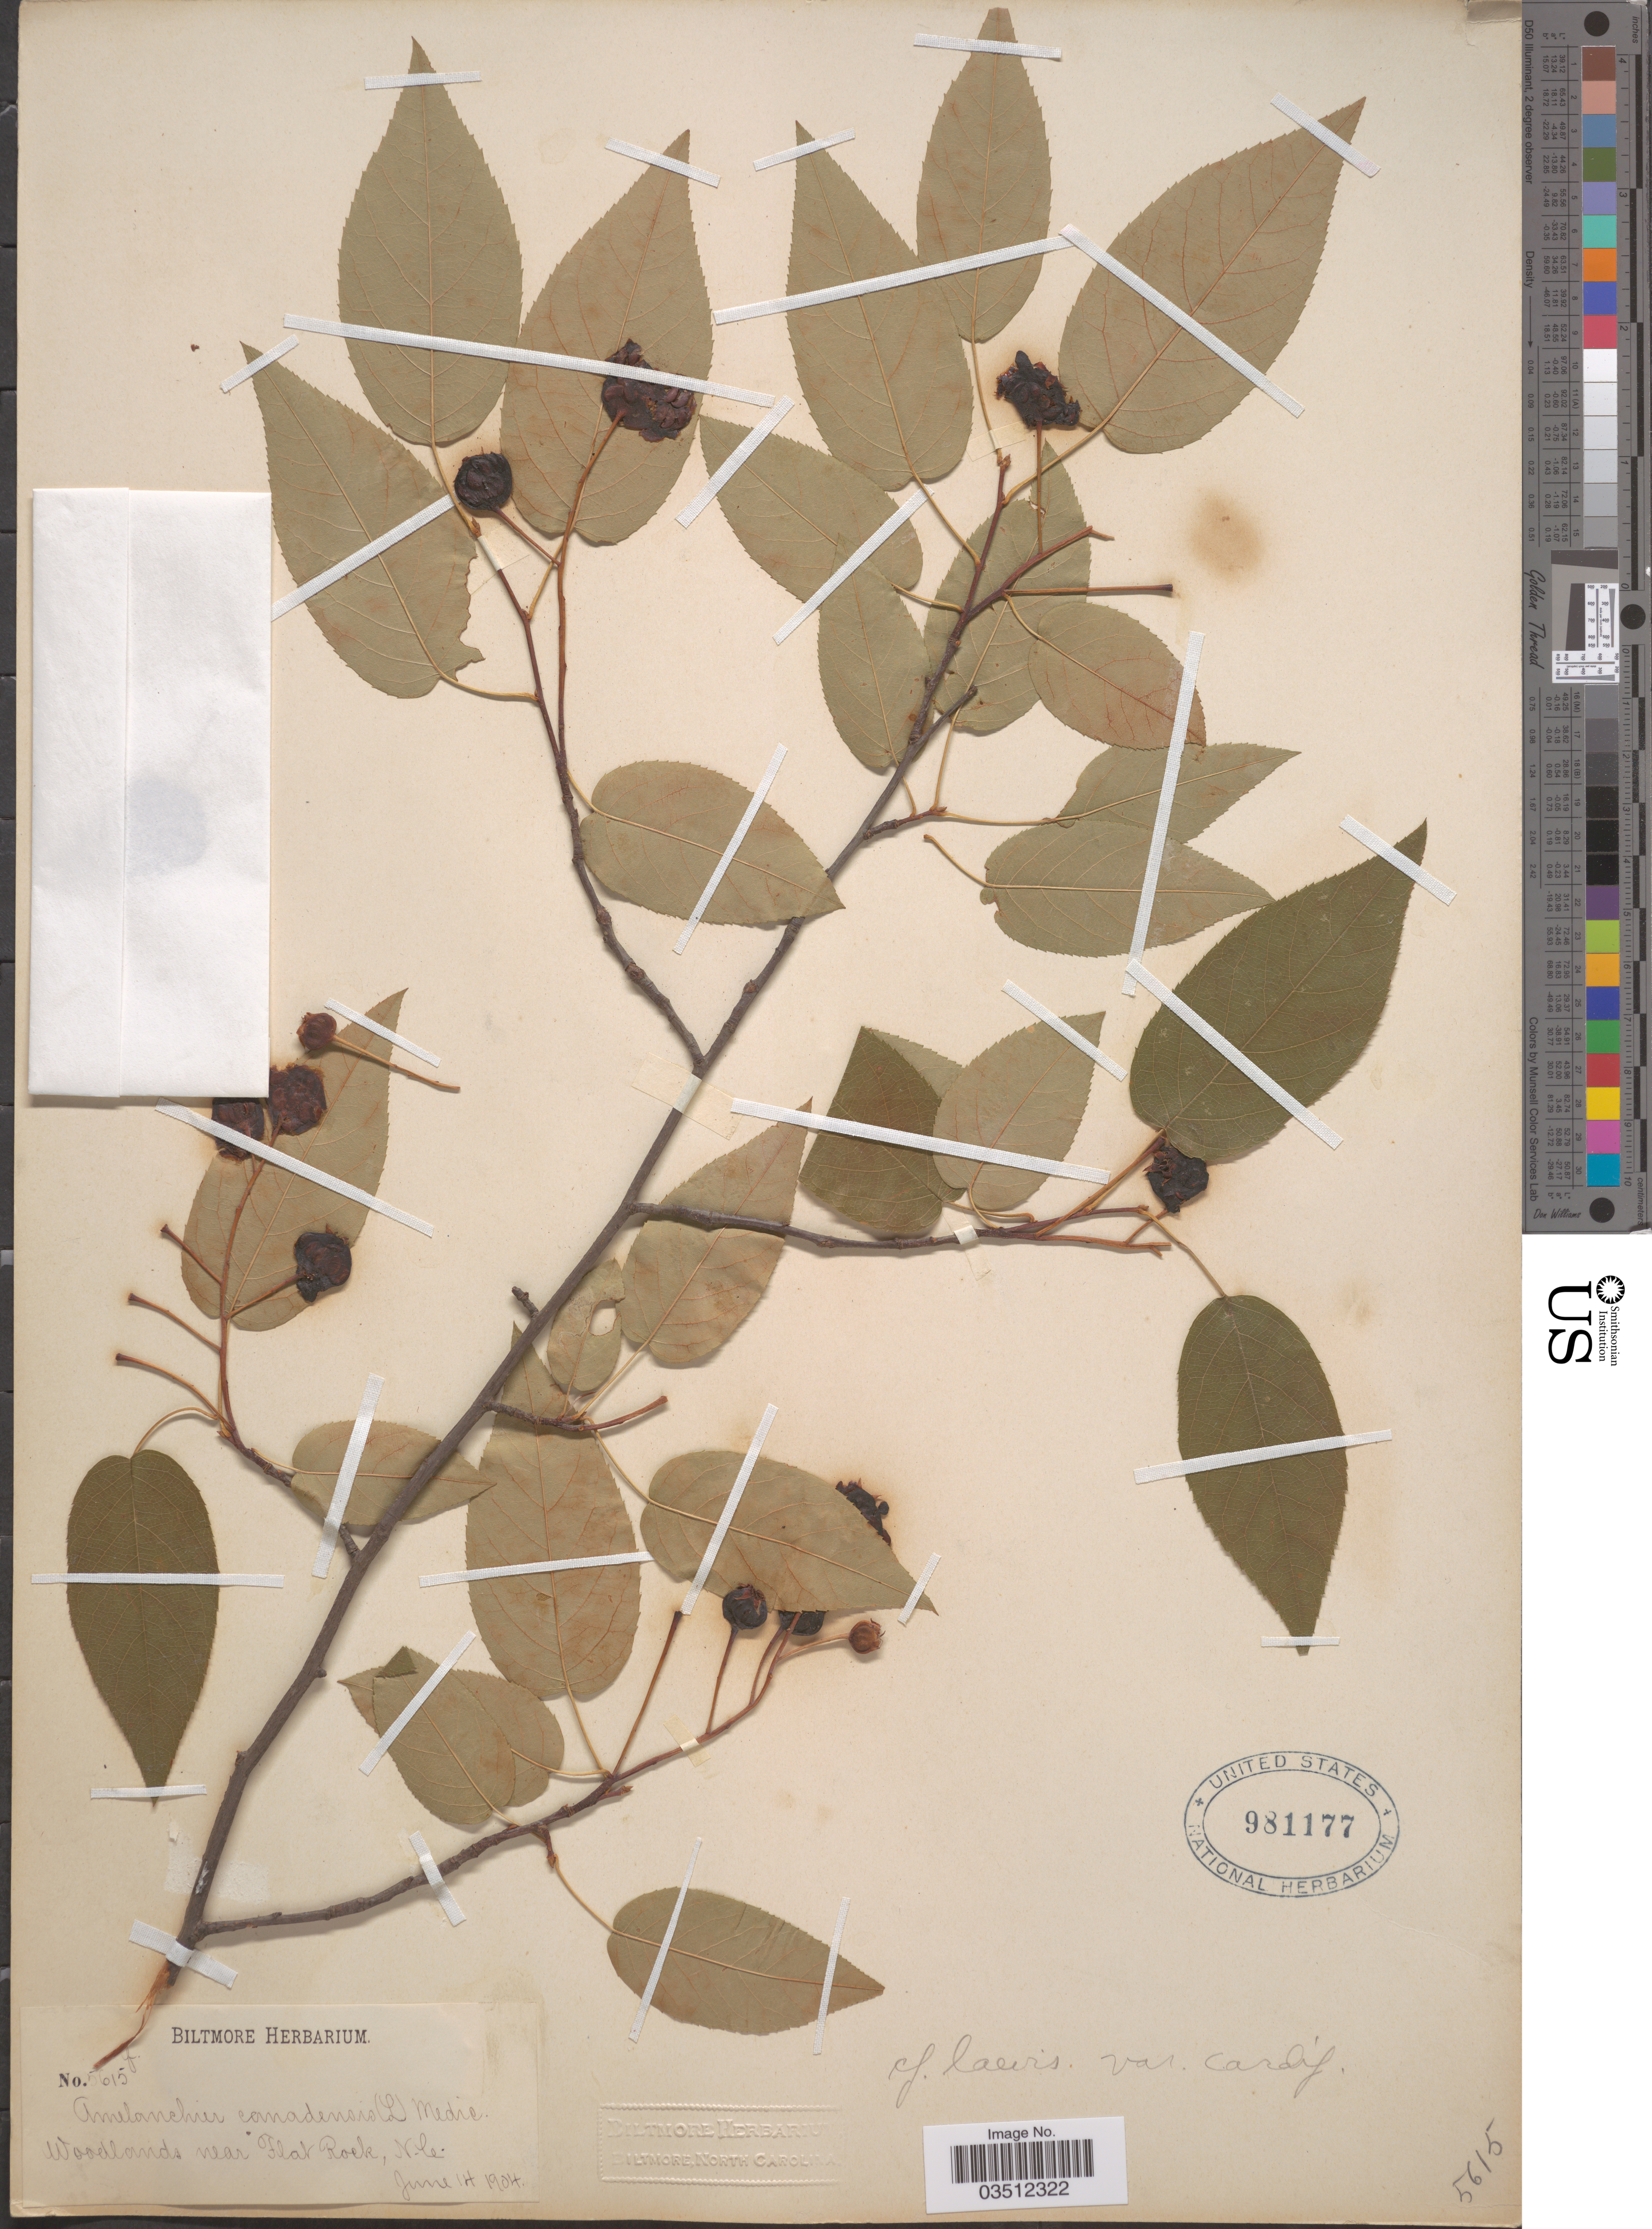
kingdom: Plantae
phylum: Tracheophyta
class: Magnoliopsida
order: Rosales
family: Rosaceae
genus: Amelanchier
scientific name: Amelanchier laevis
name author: Wiegand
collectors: ex herb. Biltmore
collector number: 5615f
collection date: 1904-06-14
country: United States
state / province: North Carolina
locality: Woodlands near Flat Rock.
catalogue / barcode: US 981177